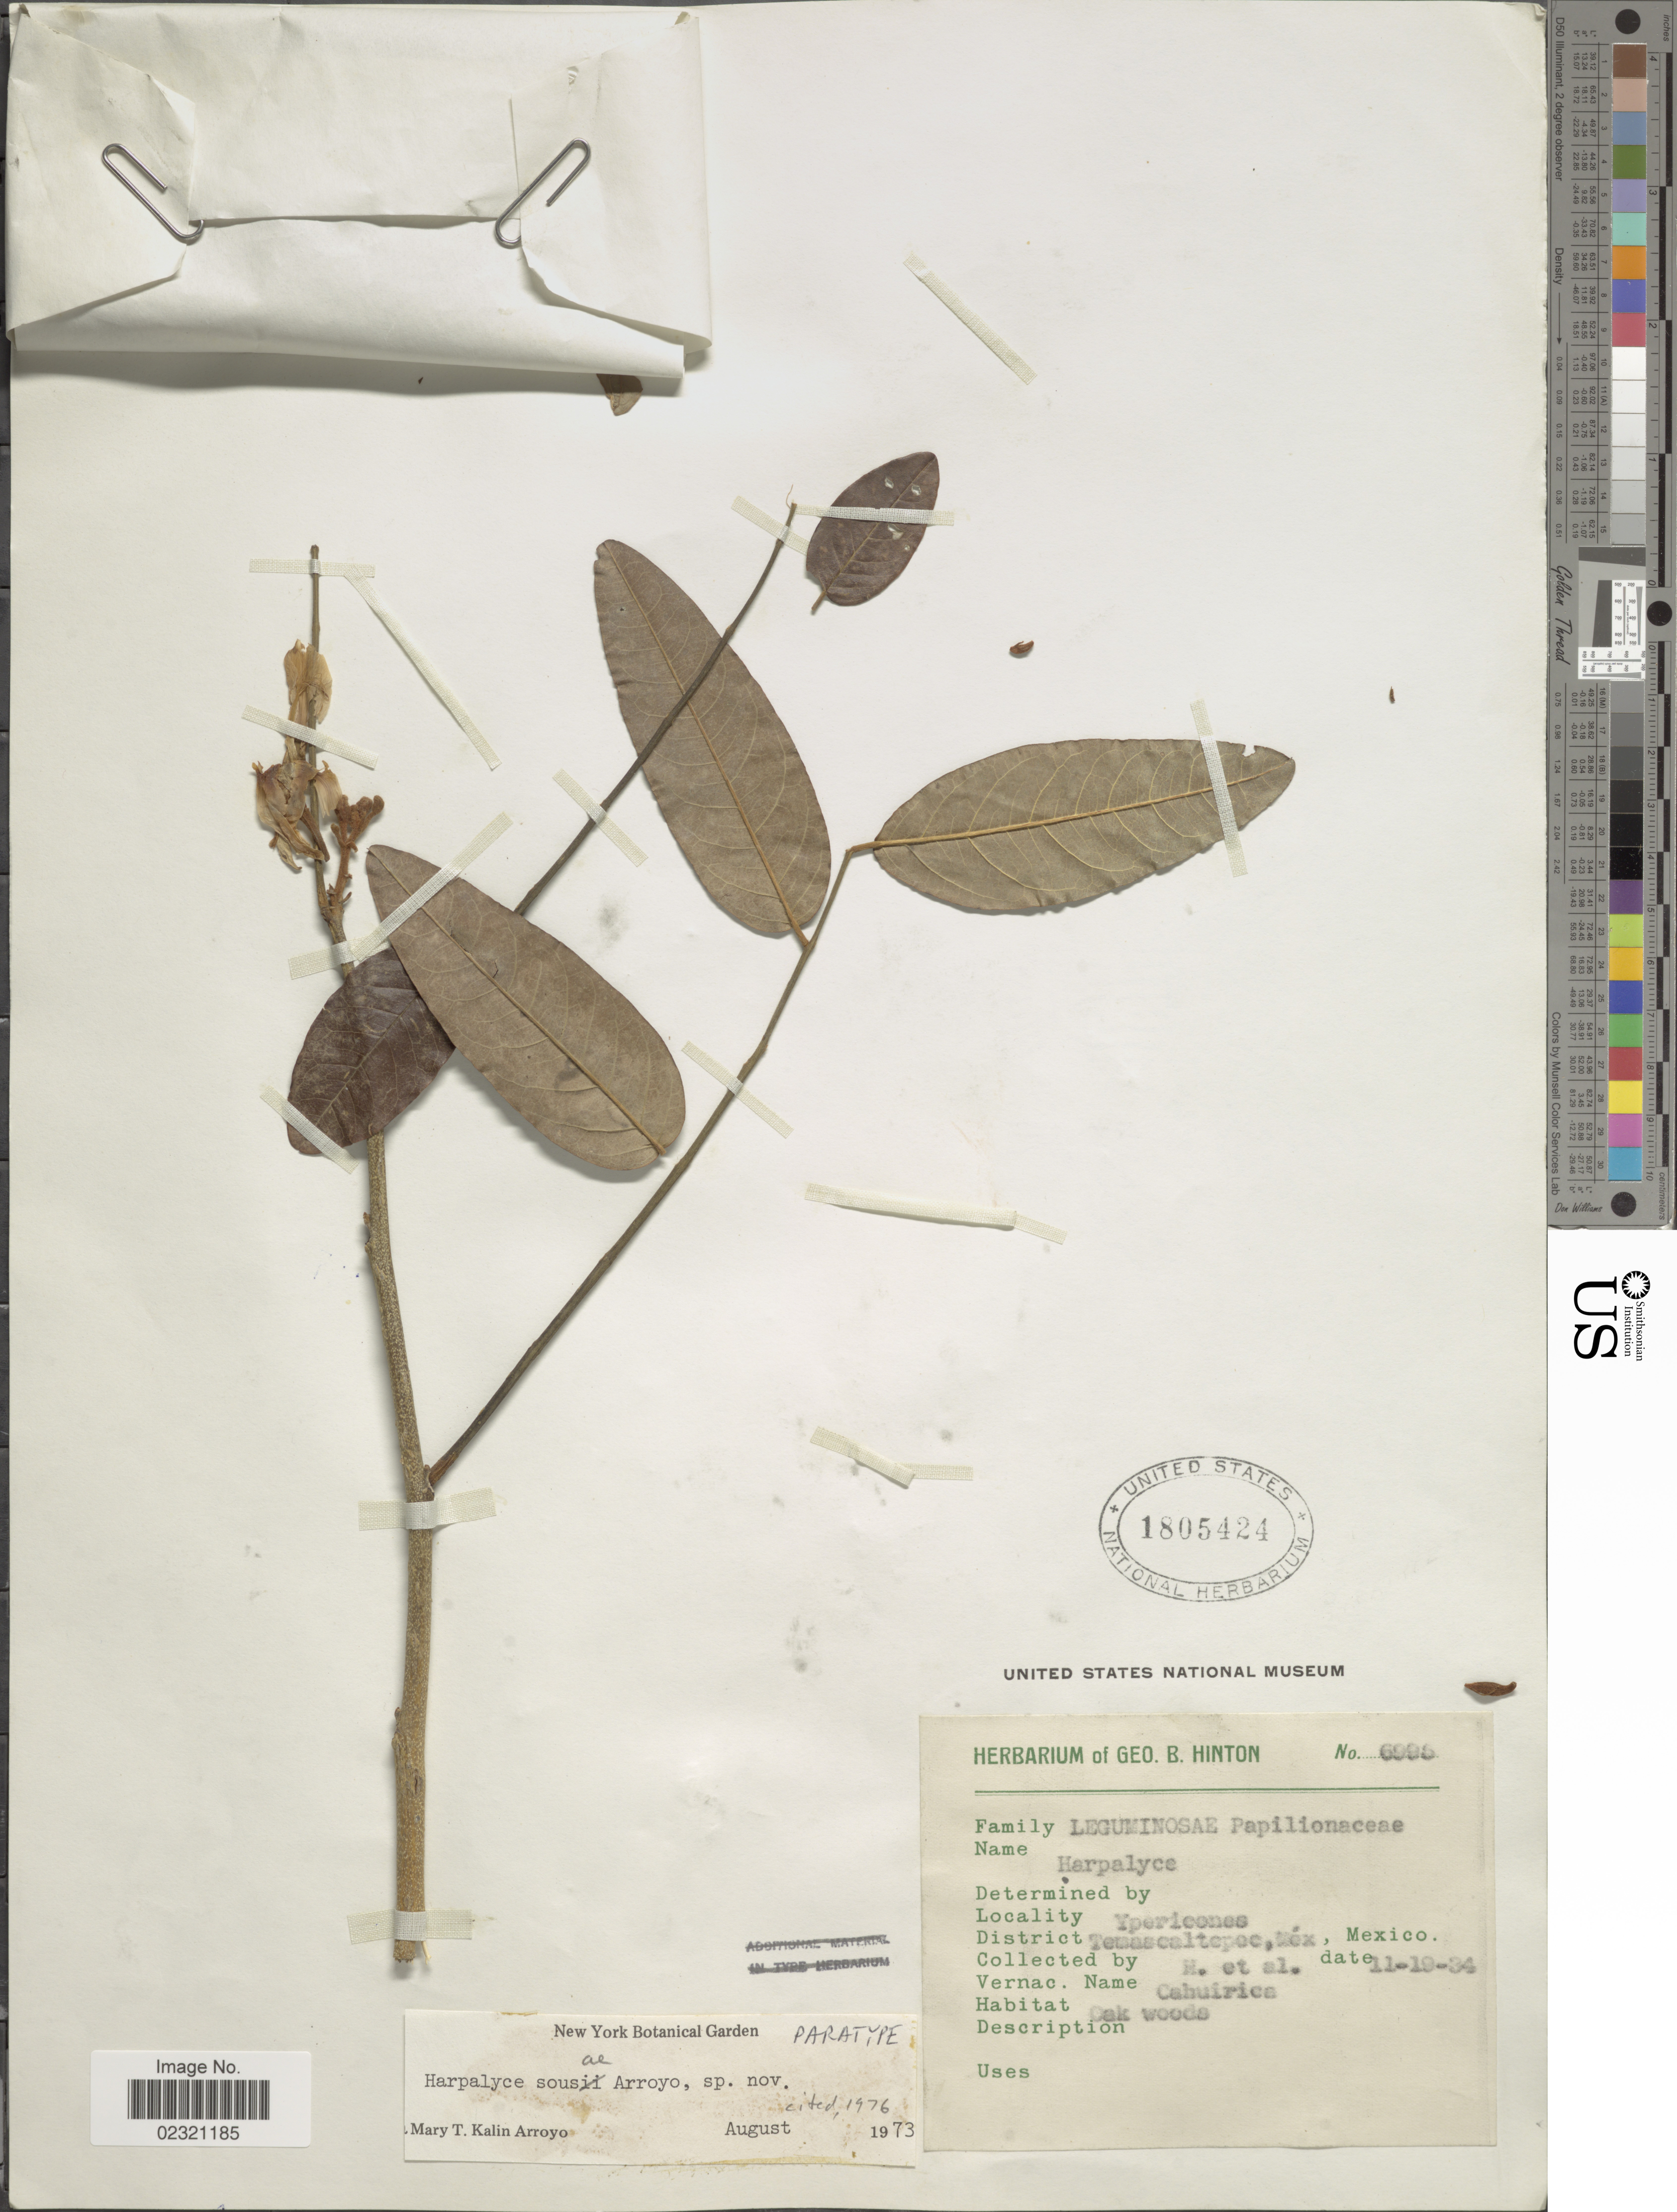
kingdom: Plantae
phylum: Tracheophyta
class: Magnoliopsida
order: Fabales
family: Fabaceae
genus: Harpalyce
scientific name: Harpalyce sousae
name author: Arroyo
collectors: G. B. Hinton & et al.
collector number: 6995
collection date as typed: Transcribed d/m/y: 19/11/34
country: Mexico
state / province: México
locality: Ypericones, District Temascaltepec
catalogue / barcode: US 1805424